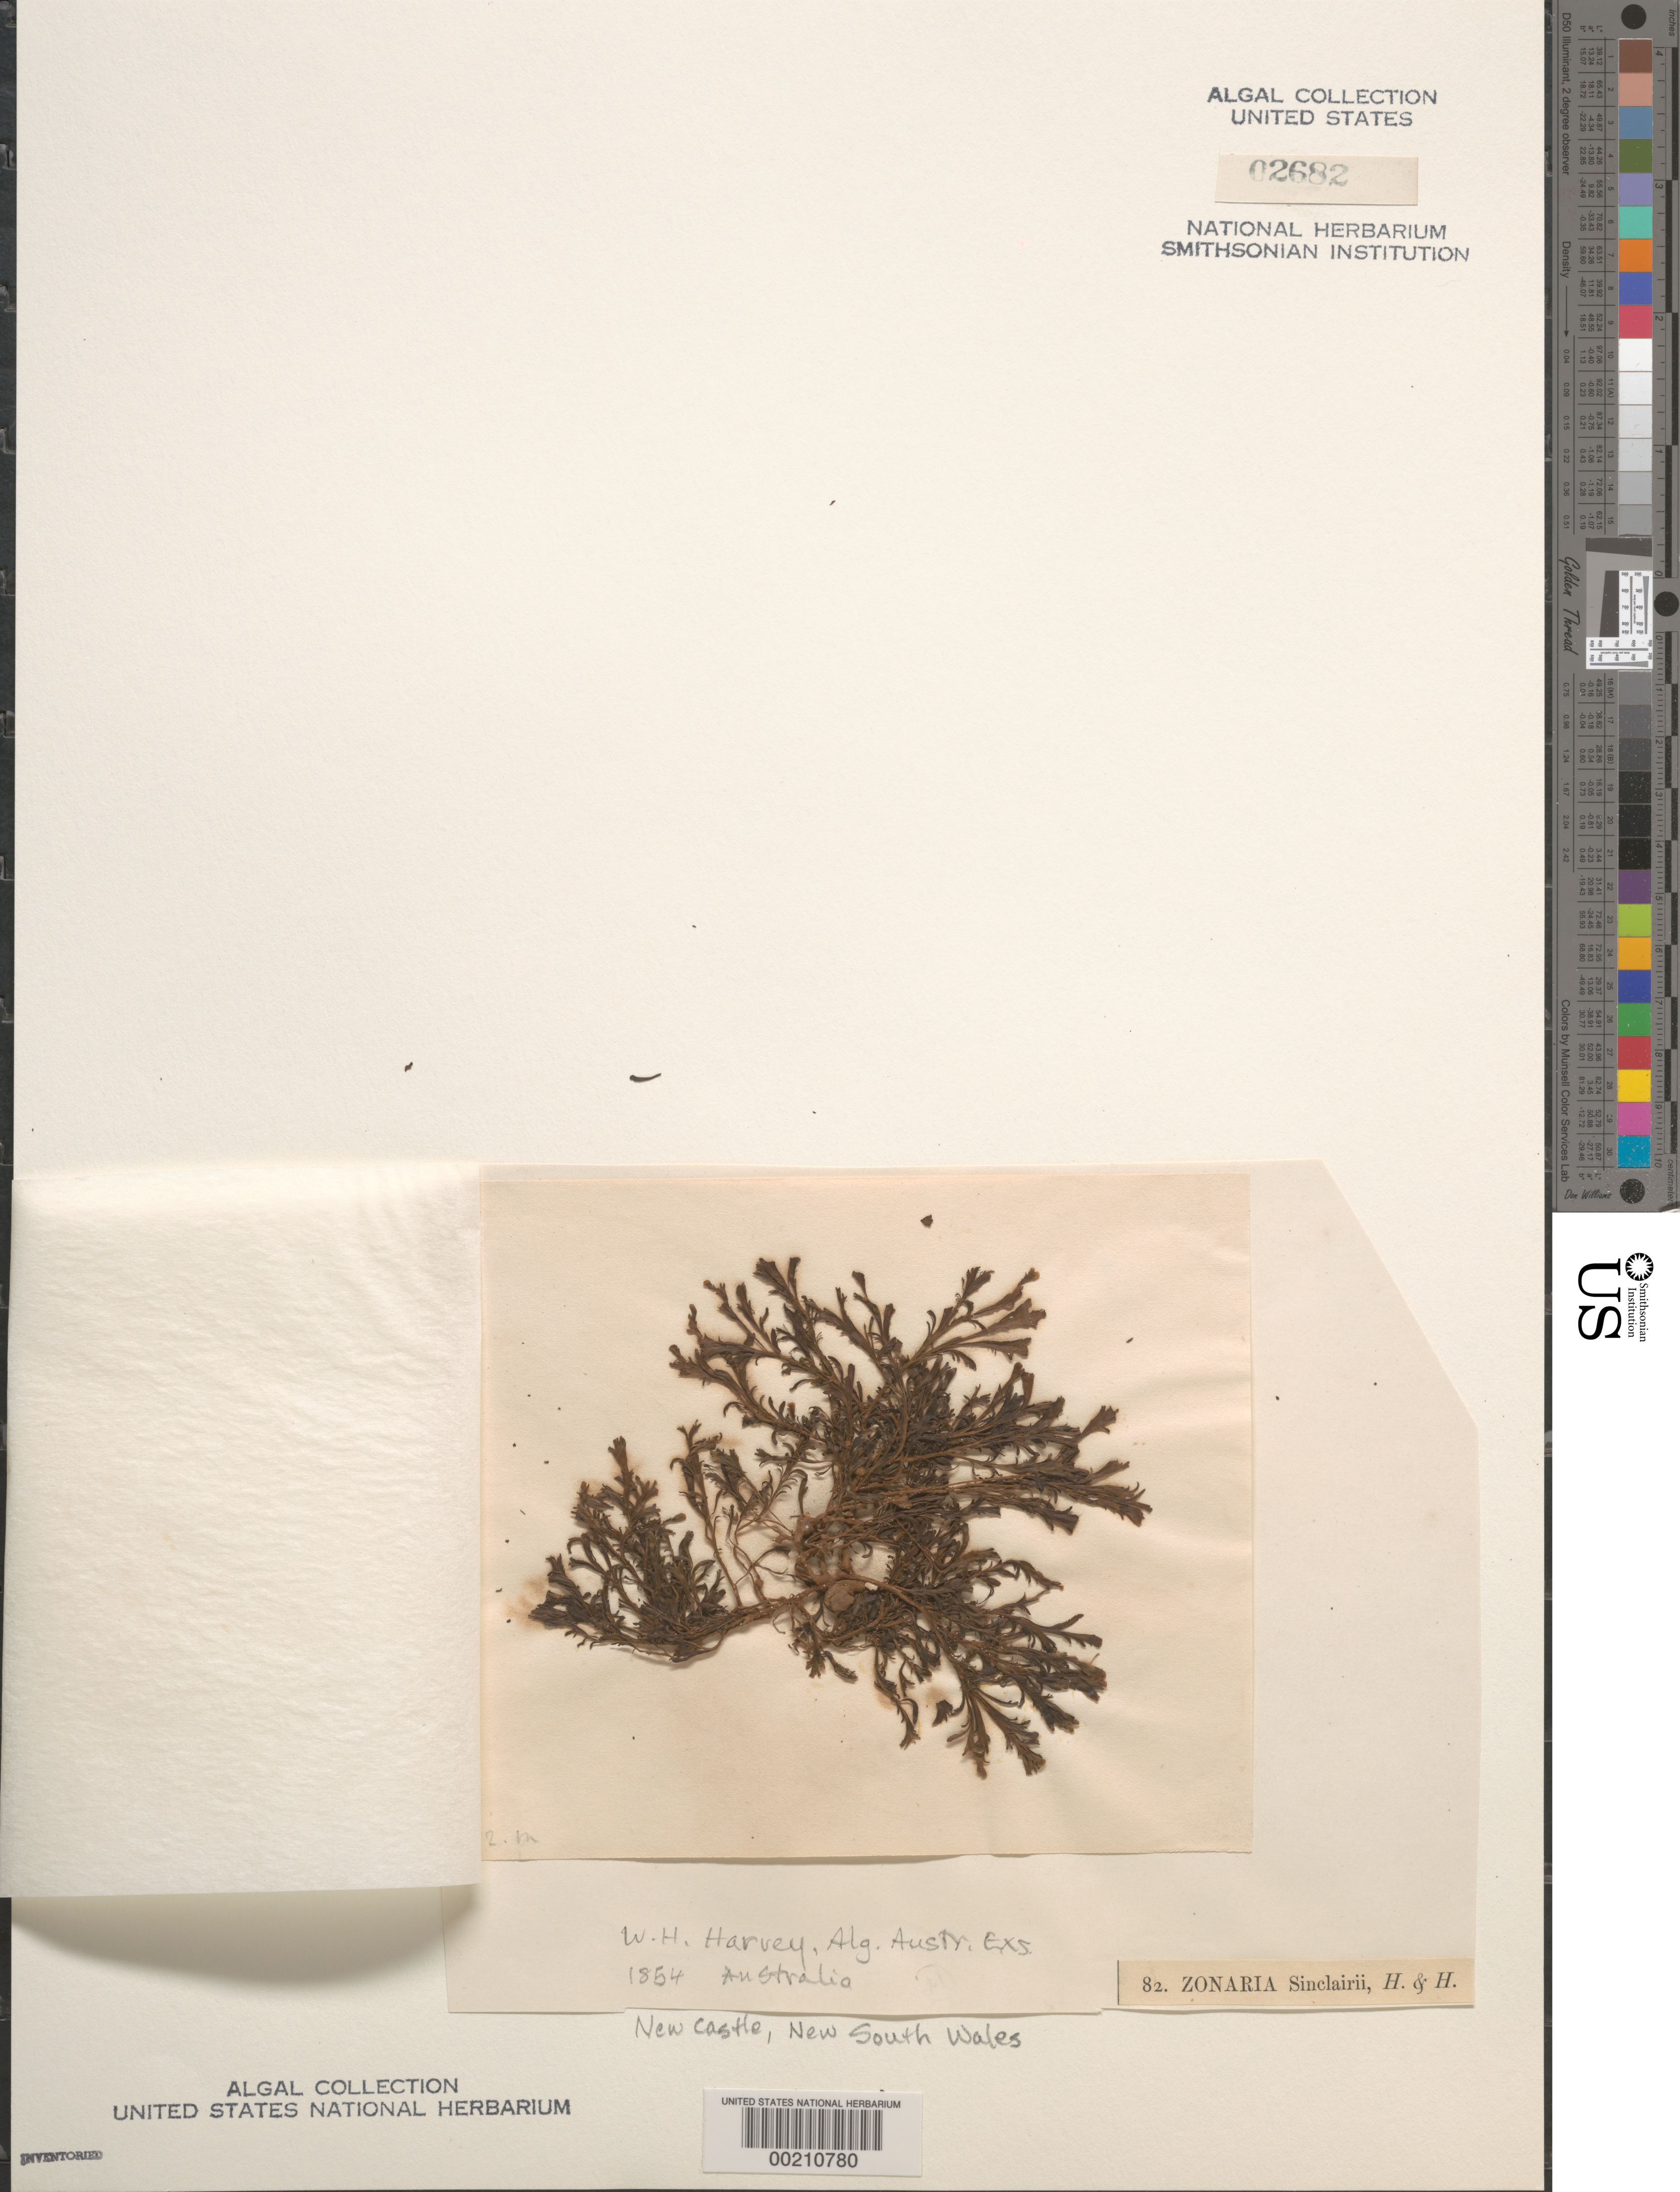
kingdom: Chromista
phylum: Ochrophyta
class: Phaeophyceae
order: Dictyotales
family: Dictyotaceae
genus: Homoeostrichus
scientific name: Homoeostrichus sinclairii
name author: (Hook. f. & Harvey) J. Agardh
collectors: W. Harvey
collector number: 82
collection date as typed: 1854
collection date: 1854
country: Australia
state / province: New South Wales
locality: New Castle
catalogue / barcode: US 2682